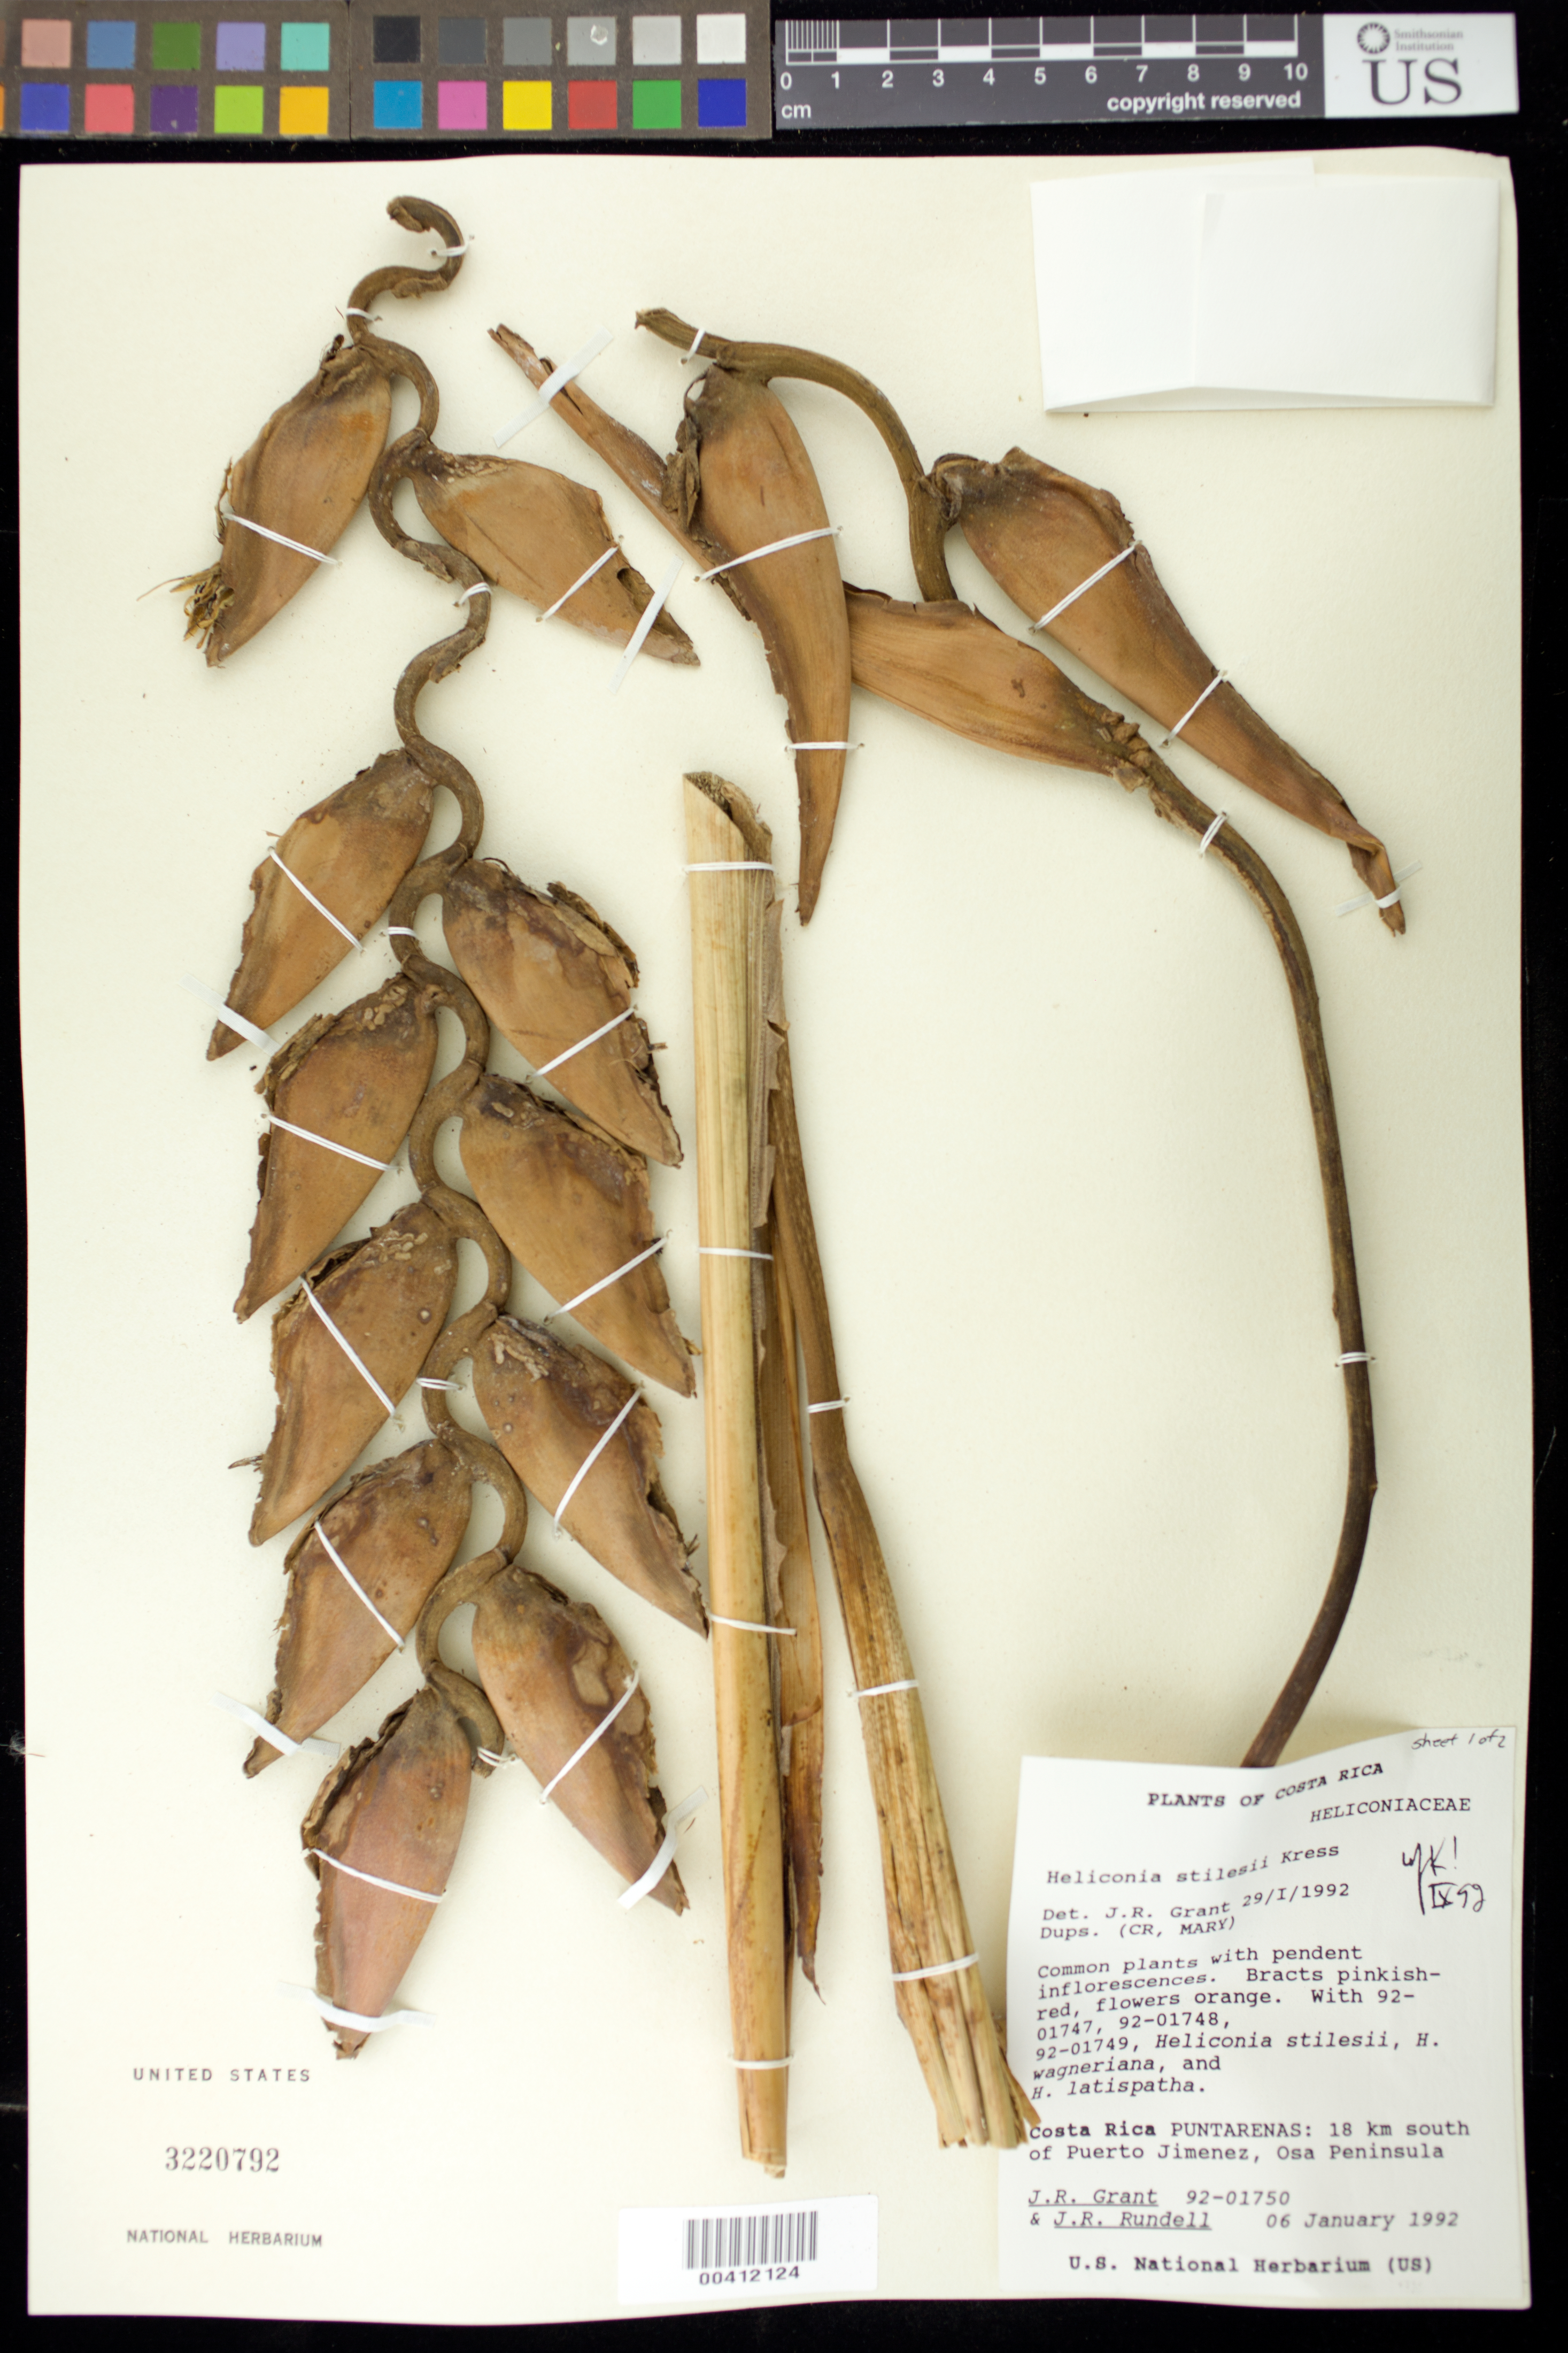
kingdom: Plantae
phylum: Tracheophyta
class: Liliopsida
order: Zingiberales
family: Heliconiaceae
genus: Heliconia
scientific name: Heliconia stilesii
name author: W.J. Kress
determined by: Kress, W. J., (US), Smithsonian Institution - National Museum of Natural History (UNITED STATES)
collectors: J. R. Grant & J. R. Rundell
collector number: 92-01750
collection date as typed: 06 Jan 1992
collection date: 1992-01-06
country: Costa Rica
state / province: Puntarenas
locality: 18 km s of puerto juarez, osa peninsula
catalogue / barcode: US 3220792